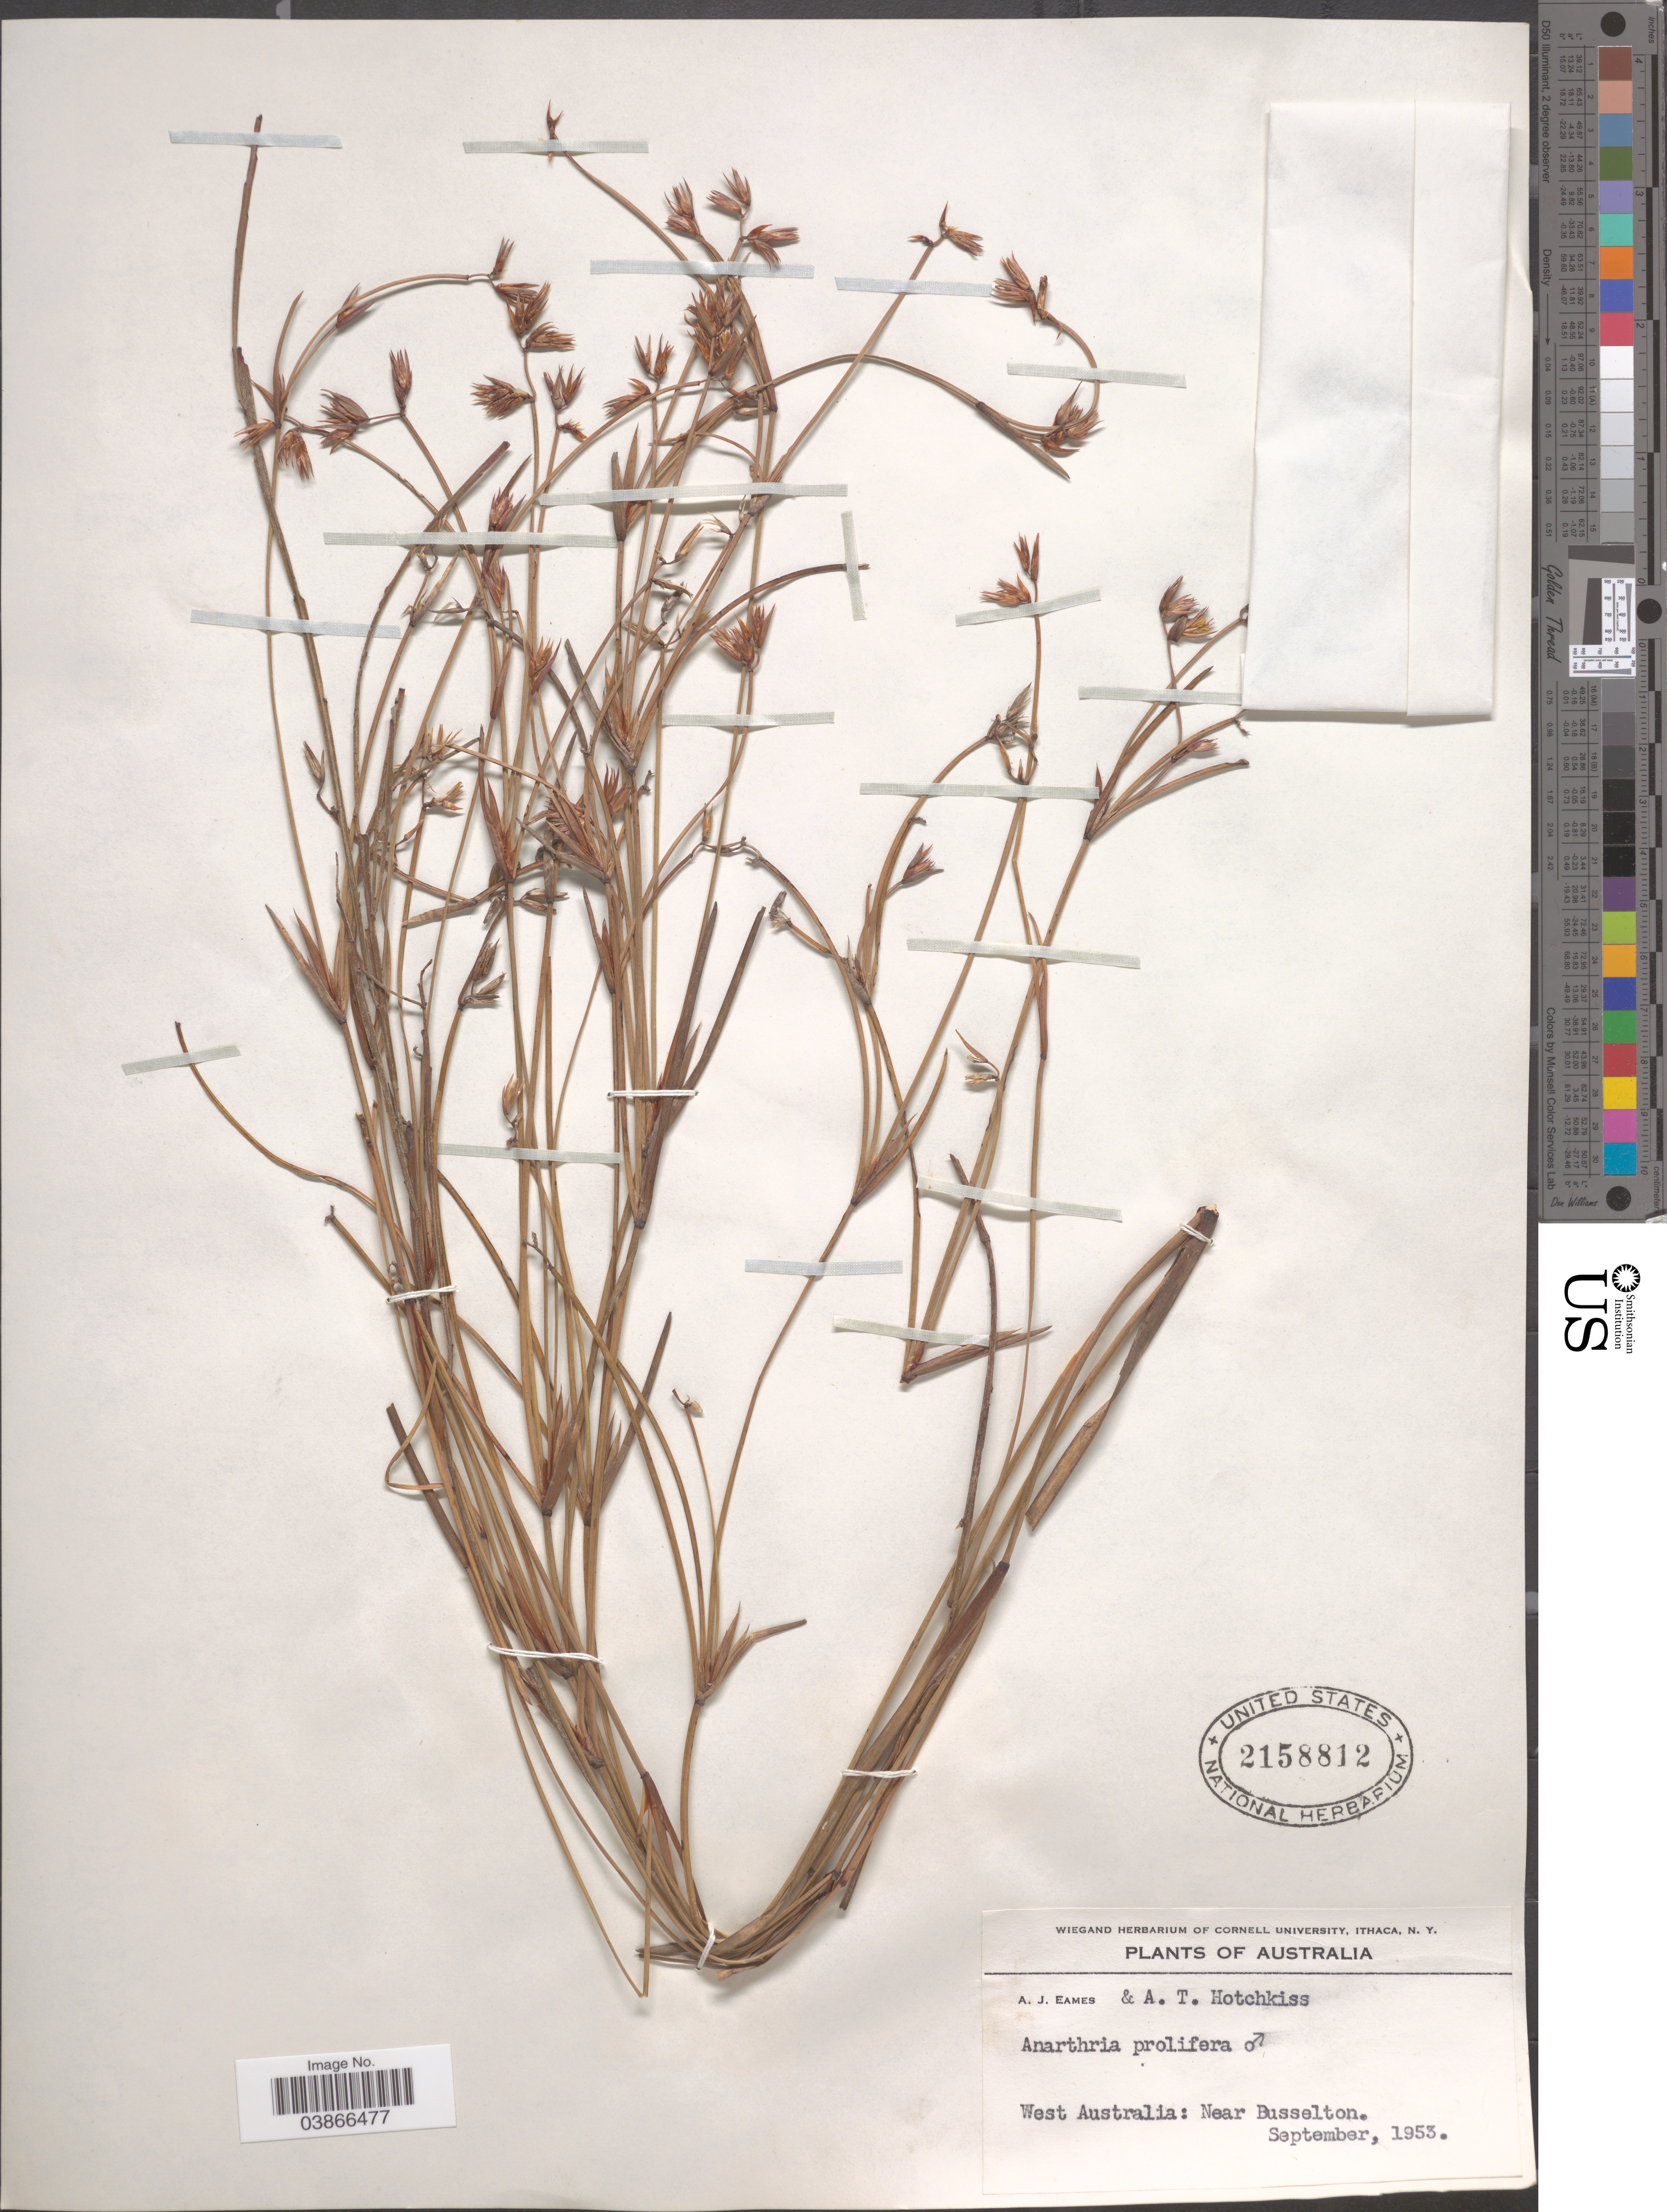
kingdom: Plantae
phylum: Tracheophyta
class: Liliopsida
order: Poales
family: Restionaceae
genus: Anarthria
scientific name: Anarthria prolifera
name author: R. Br.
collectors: A. J. Eames & A. Hotchkiss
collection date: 1953-09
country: Australia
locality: West Australia: Near Busselton.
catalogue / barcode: US 2158812